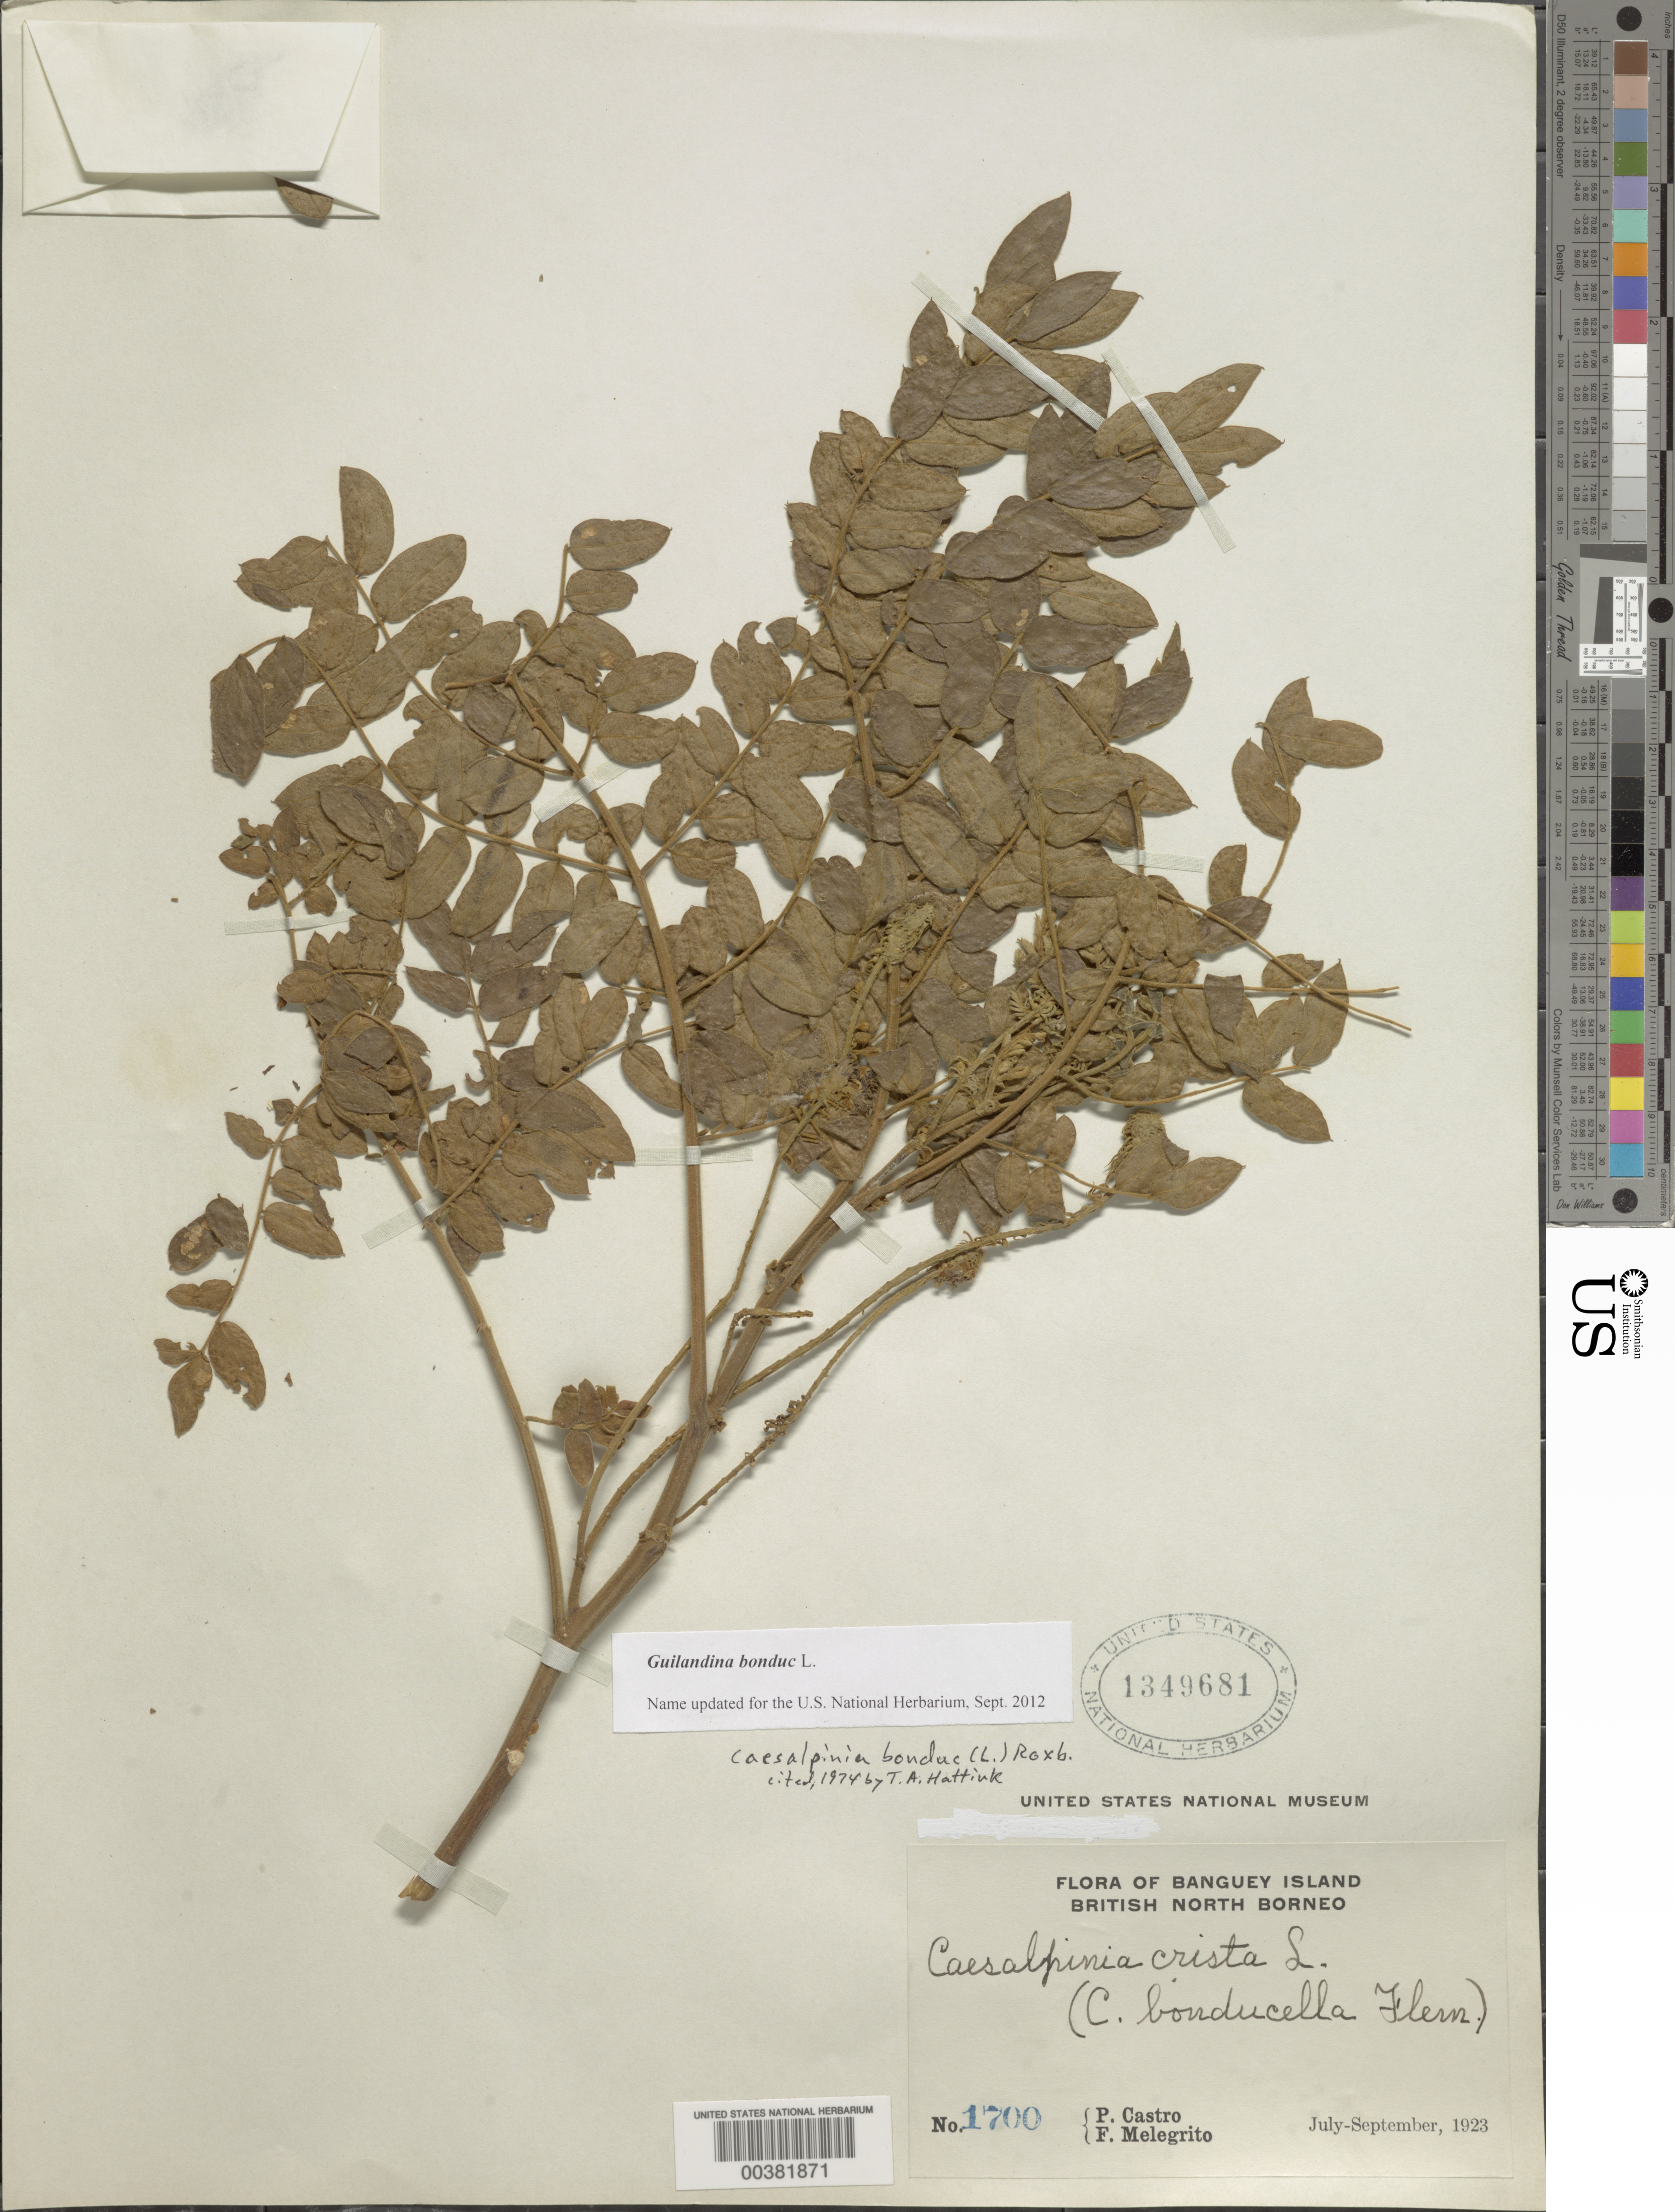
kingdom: Plantae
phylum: Tracheophyta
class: Magnoliopsida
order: Fabales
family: Fabaceae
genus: Guilandina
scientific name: Guilandina bonduc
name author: L.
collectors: P. Castro & F. Melegrito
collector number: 1700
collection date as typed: Jul 1923 to -- Sep 1923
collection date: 1923-07/1923-09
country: Malaysia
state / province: Sabah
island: Borneo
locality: Banguey i.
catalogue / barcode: US 1349681